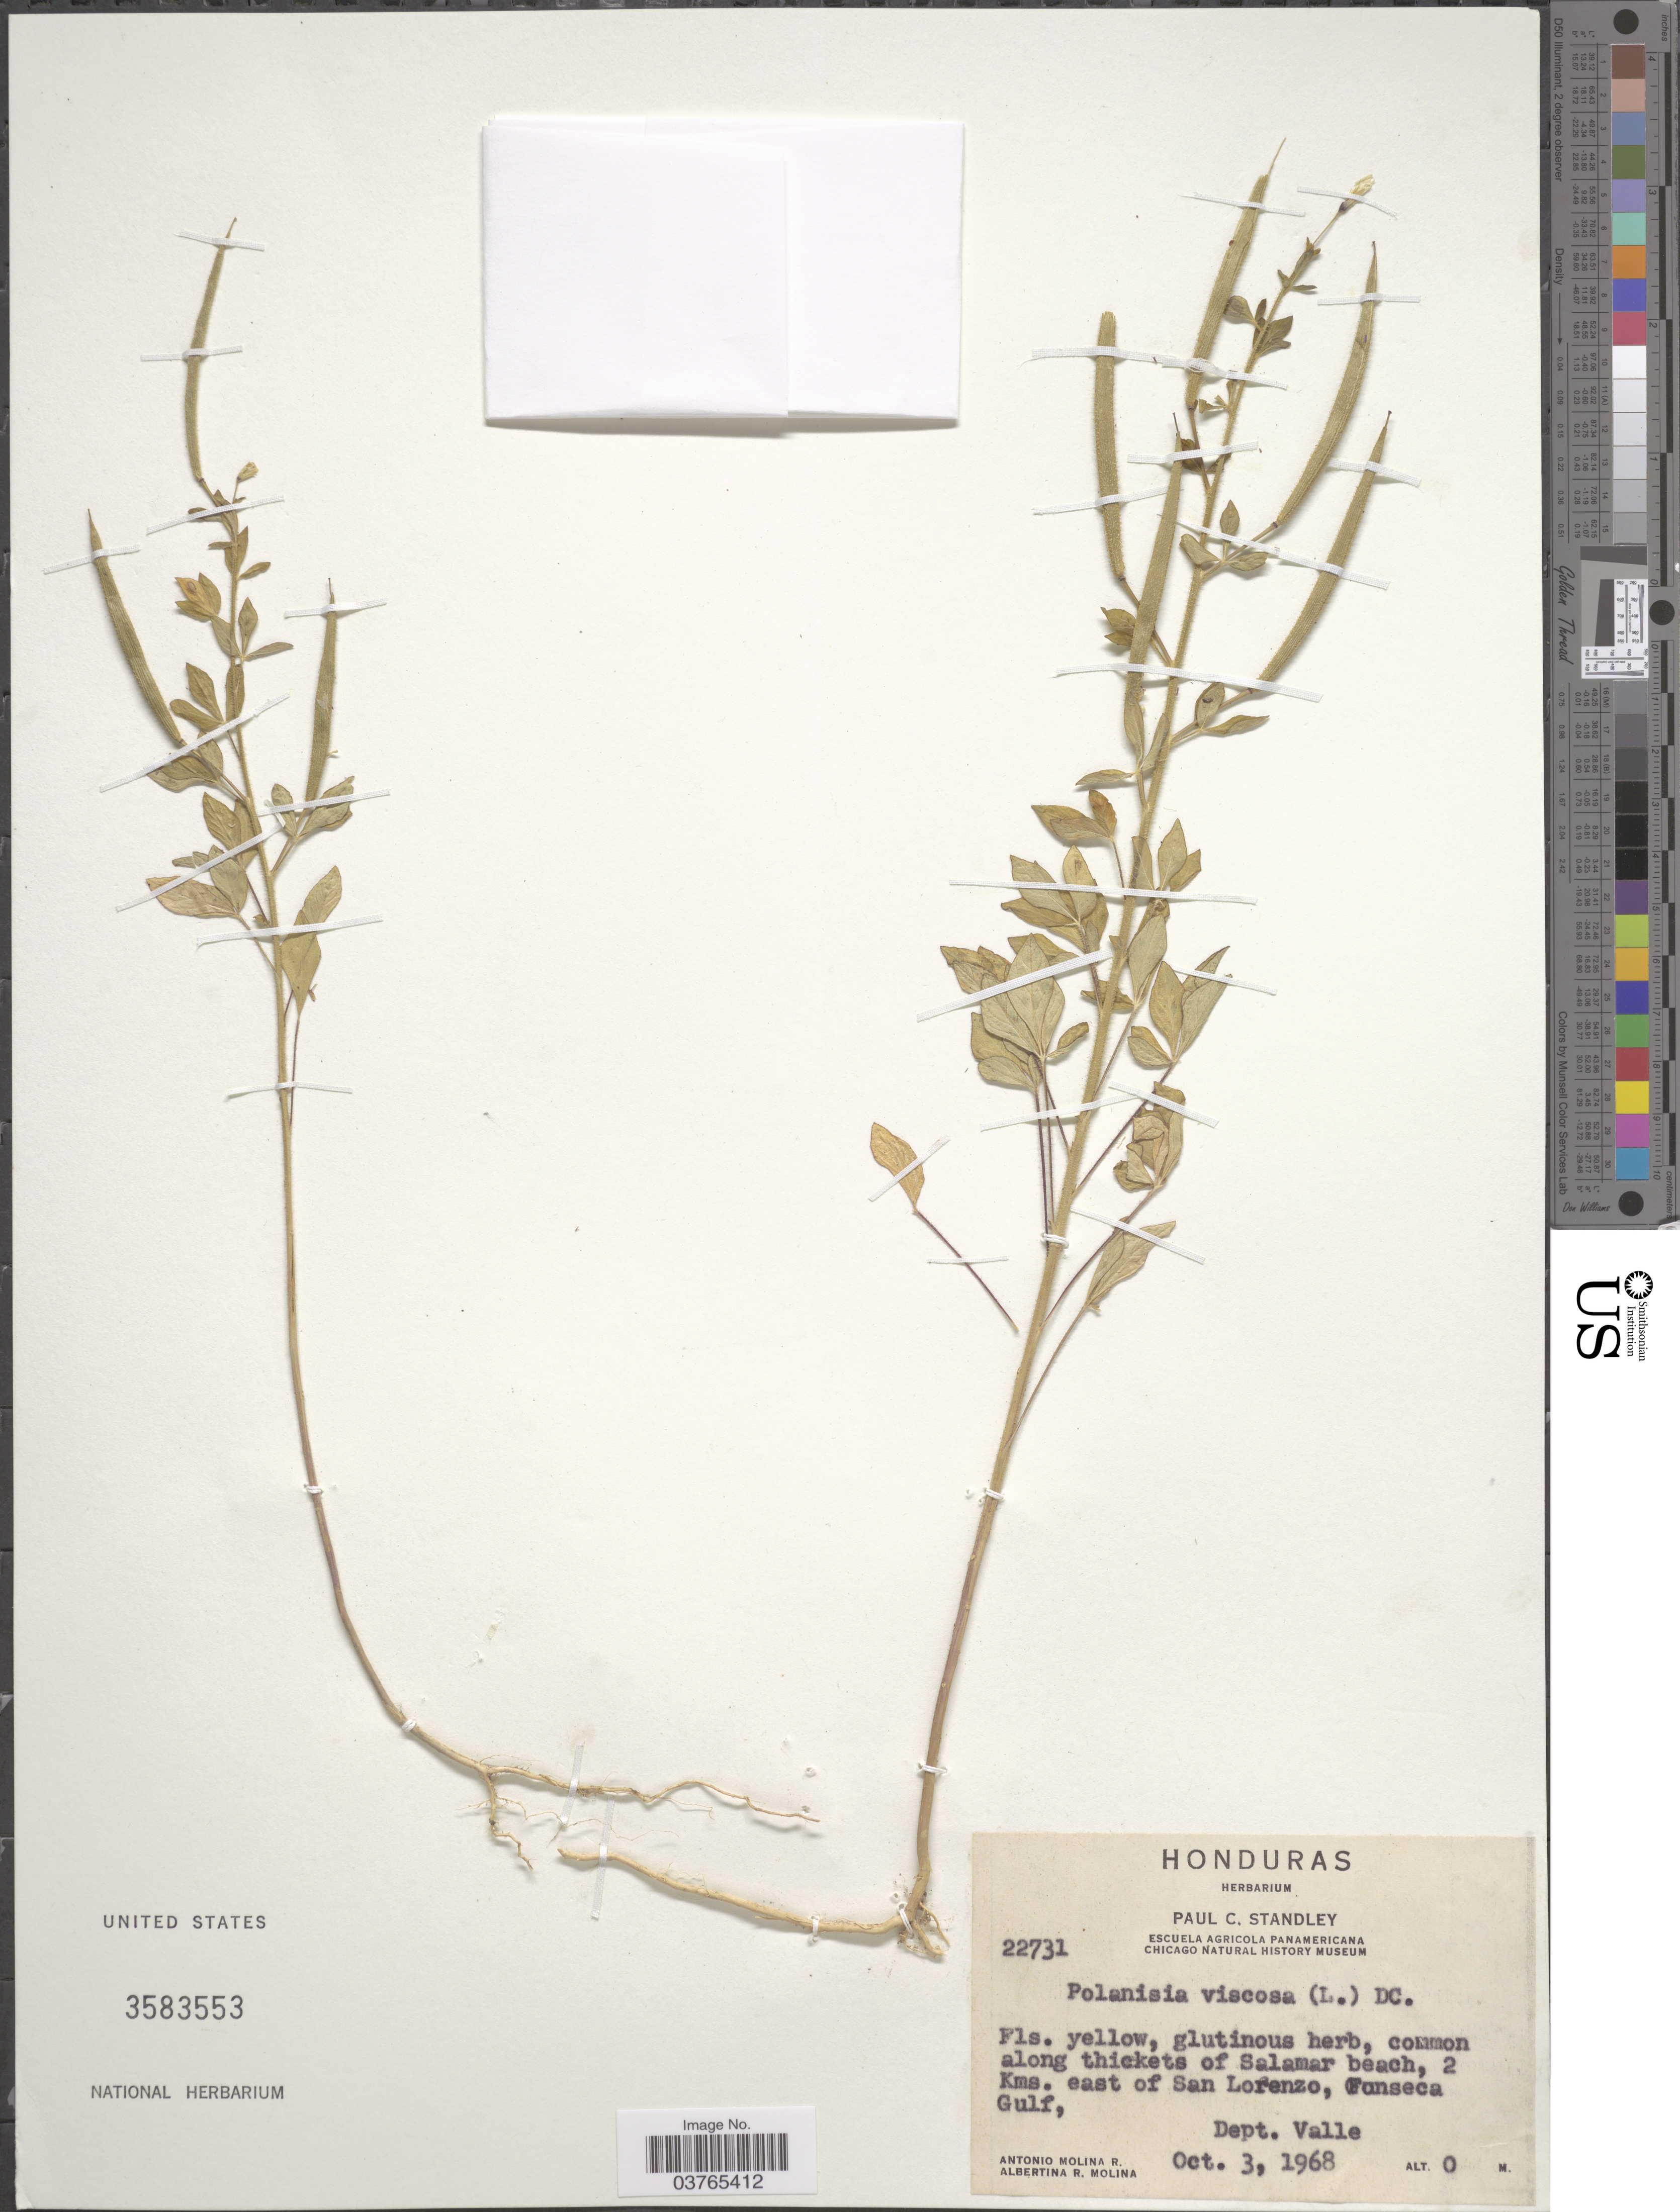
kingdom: Plantae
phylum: Tracheophyta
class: Magnoliopsida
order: Brassicales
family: Cleomaceae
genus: Arivela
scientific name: Arivela viscosa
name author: (L.) Raf.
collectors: A. Molina R. & A. R. Molina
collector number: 22731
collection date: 1968-10-03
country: Honduras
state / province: Valle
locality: Along thickets of Salamar beach, 2 Kms. east of San Lorenzo, Fonseca Gulf. Dept. Valle.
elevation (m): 0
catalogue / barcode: US 3583553